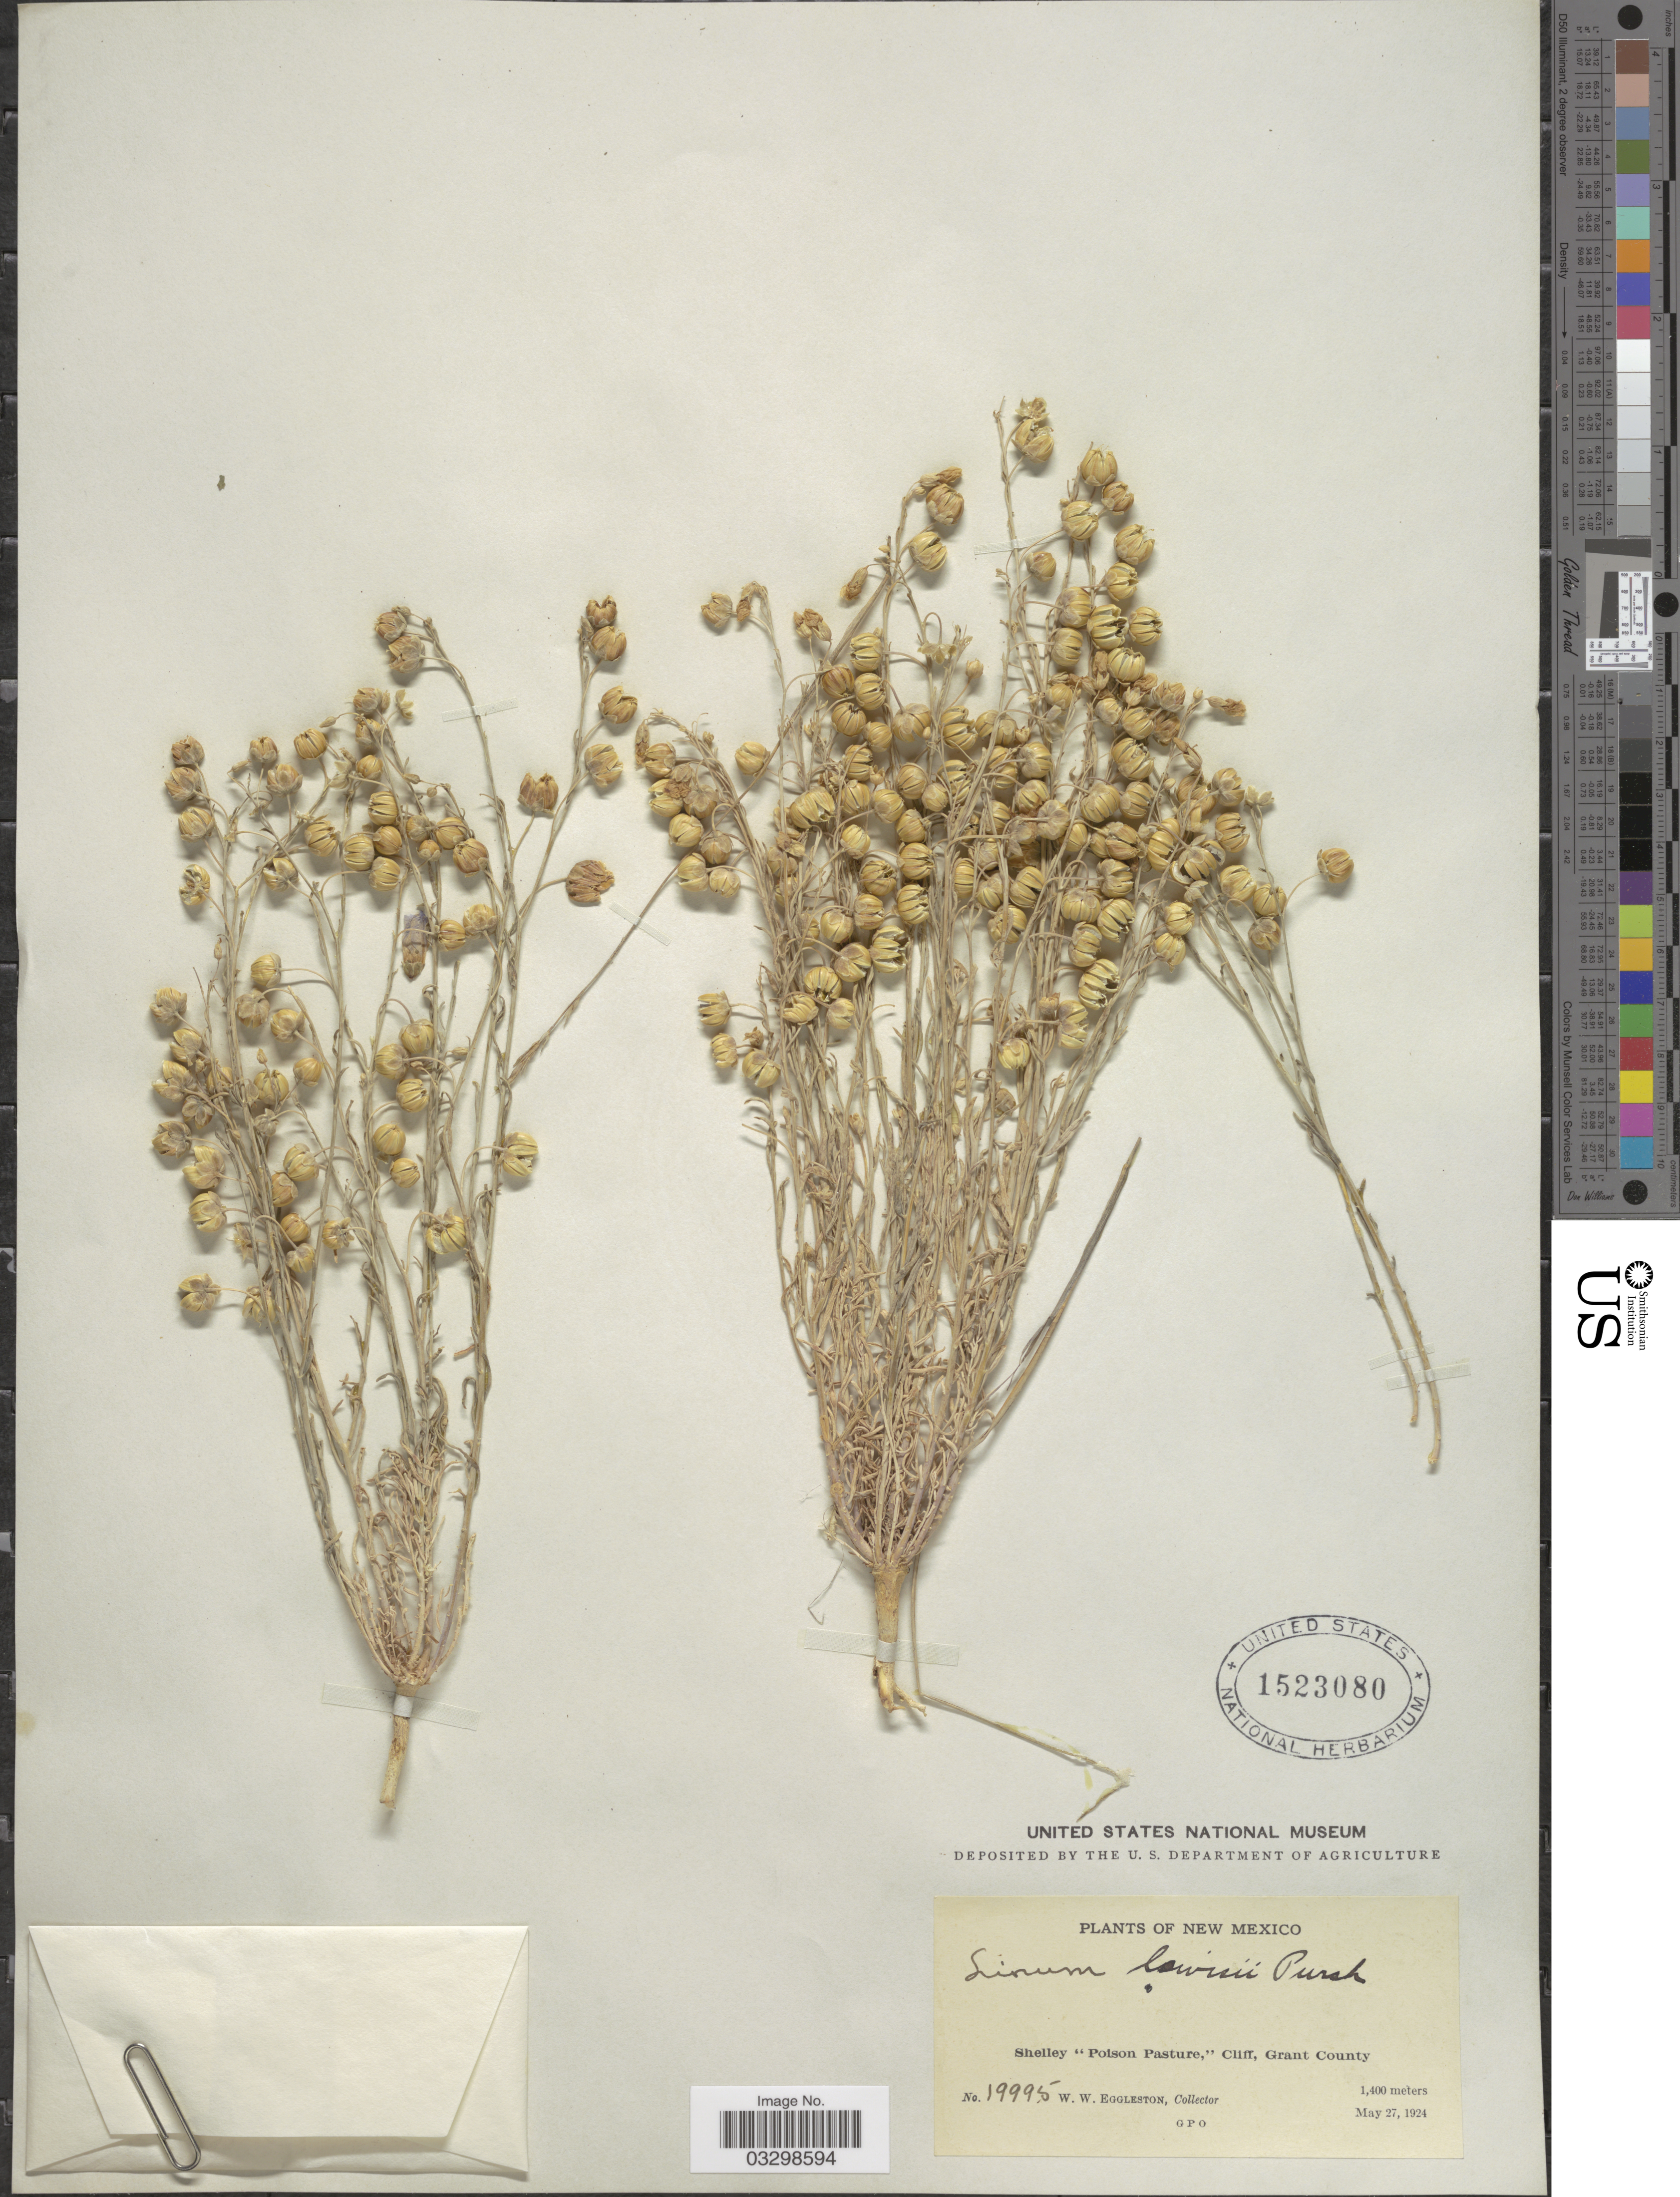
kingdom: Plantae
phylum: Tracheophyta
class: Magnoliopsida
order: Malpighiales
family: Linaceae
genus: Linum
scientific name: Linum lewisii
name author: Pursh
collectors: W. W. Eggleston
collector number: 19995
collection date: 1924-05-27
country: United States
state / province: New Mexico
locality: Shelley "Poison Pasture," Cliff, Grant County.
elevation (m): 1400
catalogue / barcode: US 1523080